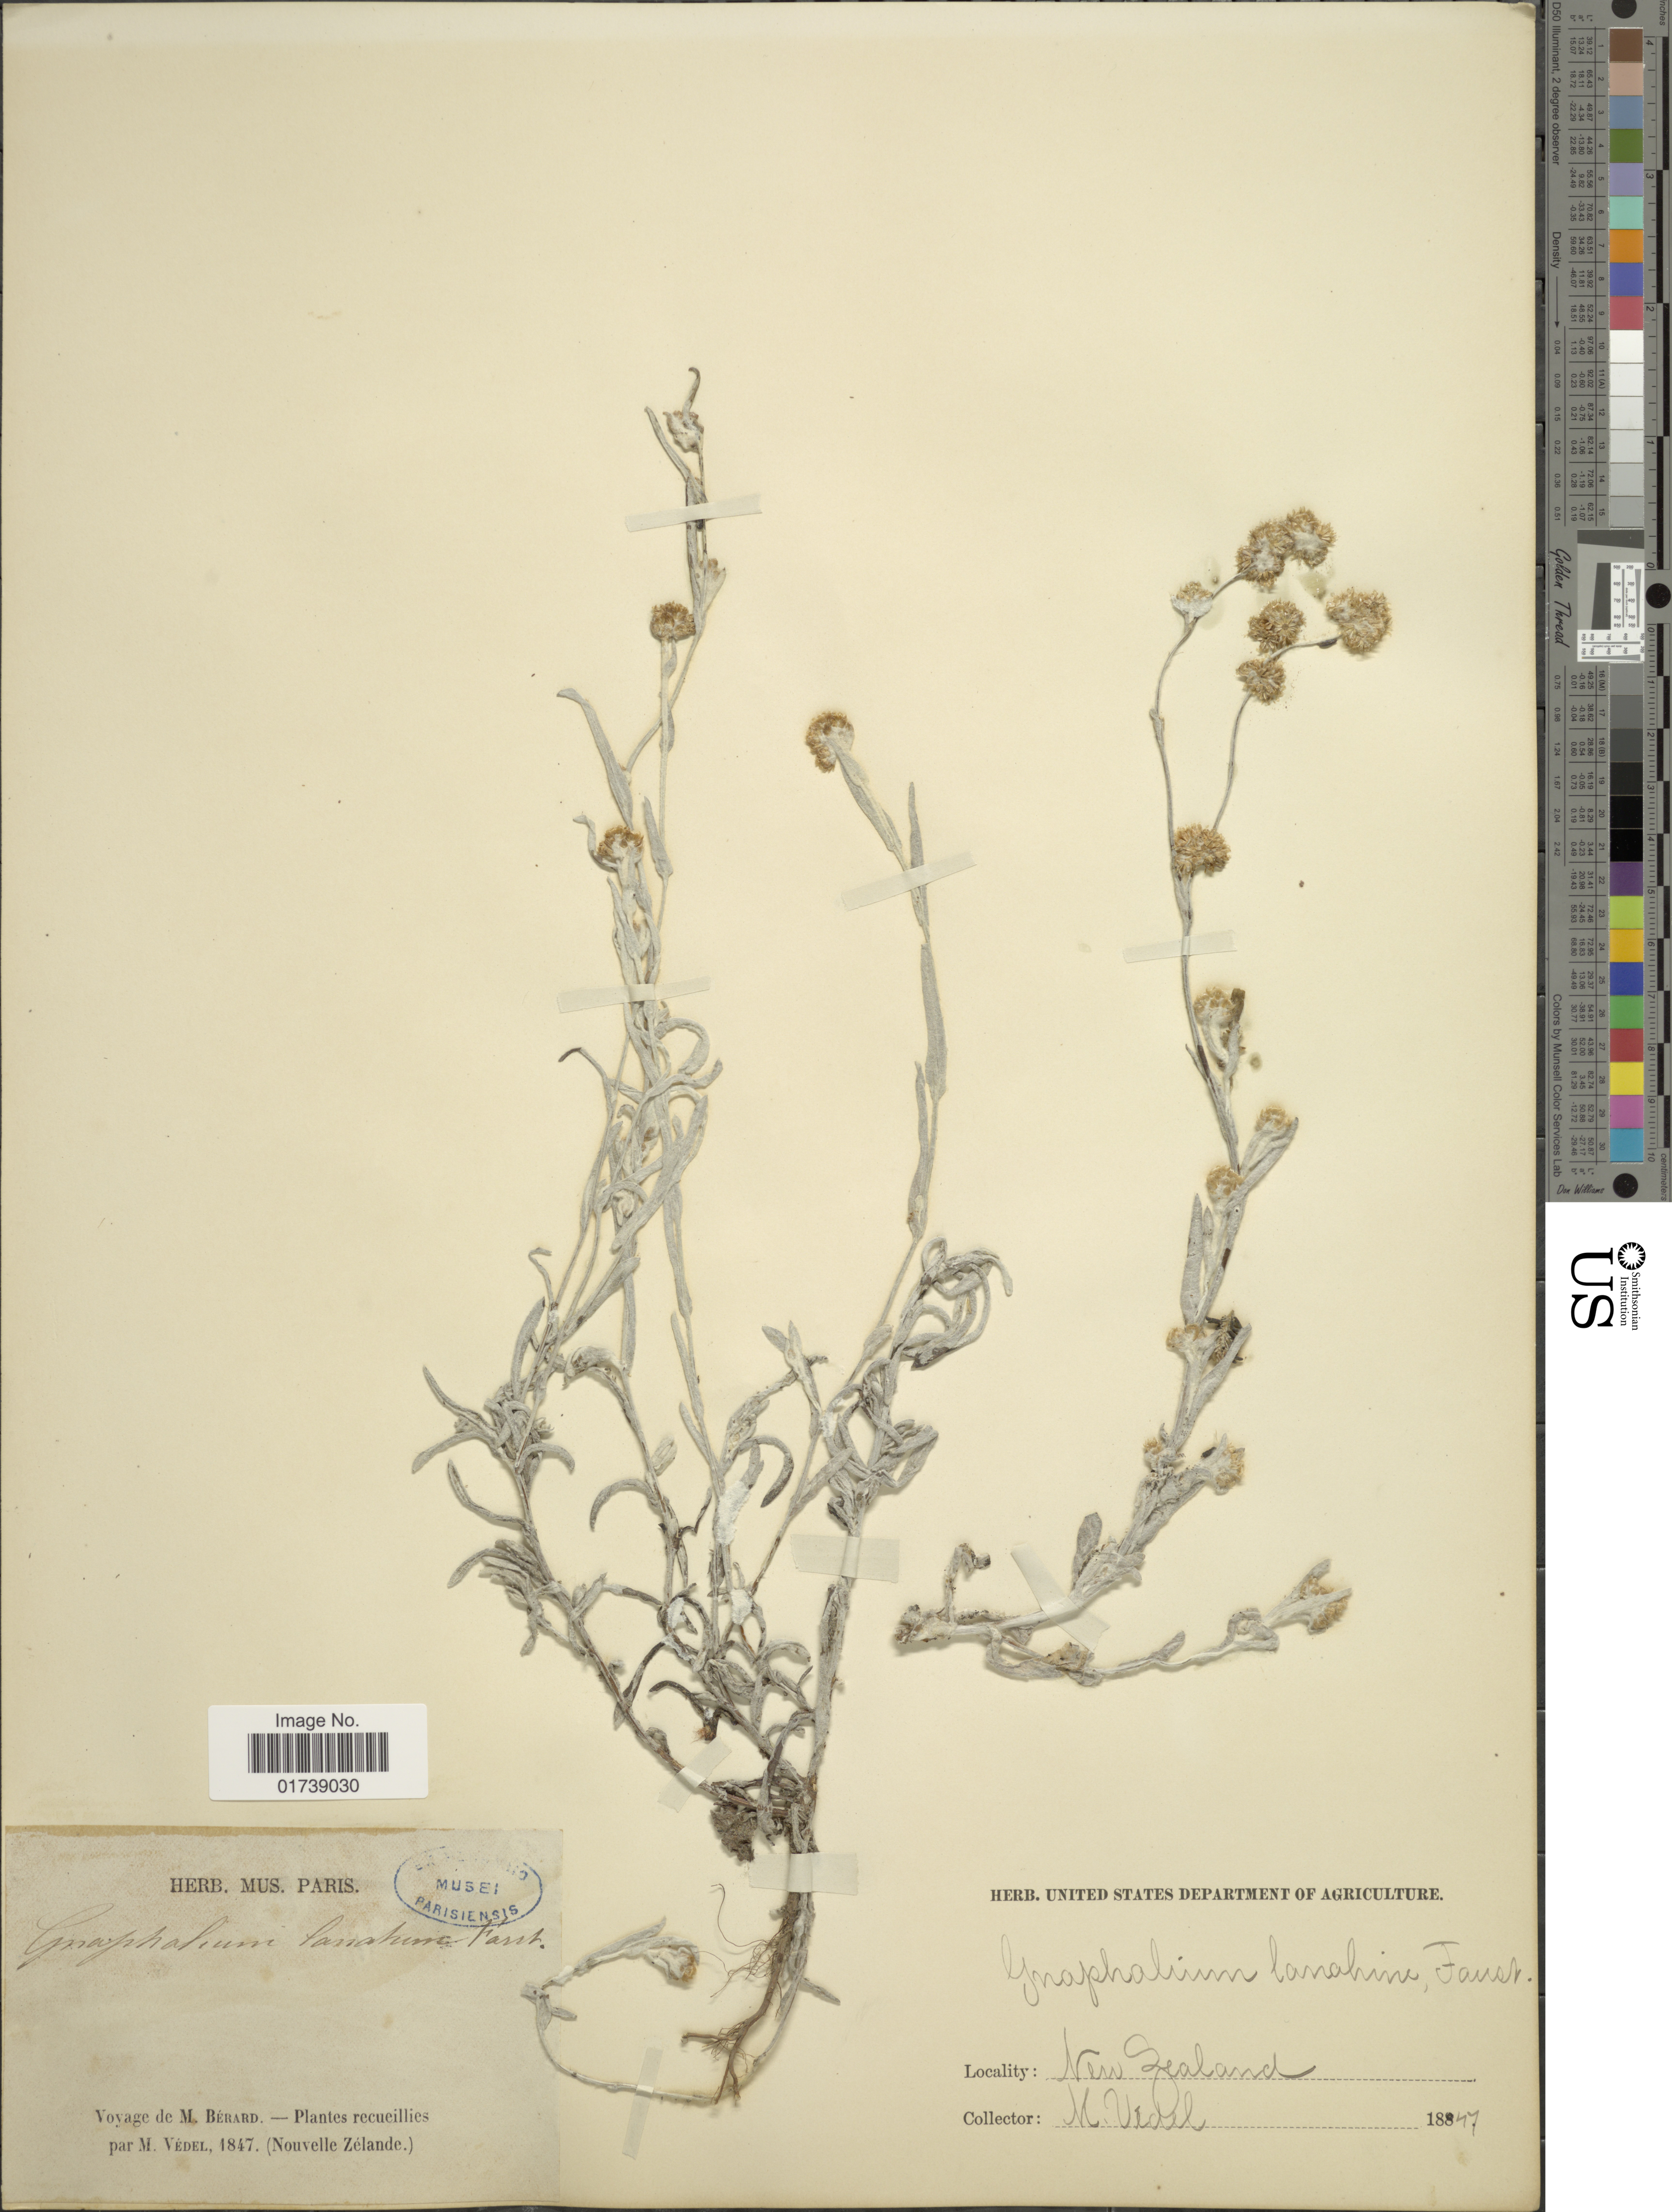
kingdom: Plantae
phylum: Tracheophyta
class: Magnoliopsida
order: Asterales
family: Asteraceae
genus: Euchiton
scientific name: Euchiton involucratus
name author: (G. Forst.) Holub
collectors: M. Védel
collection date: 1847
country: New Zealand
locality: Nouvelle Zelande